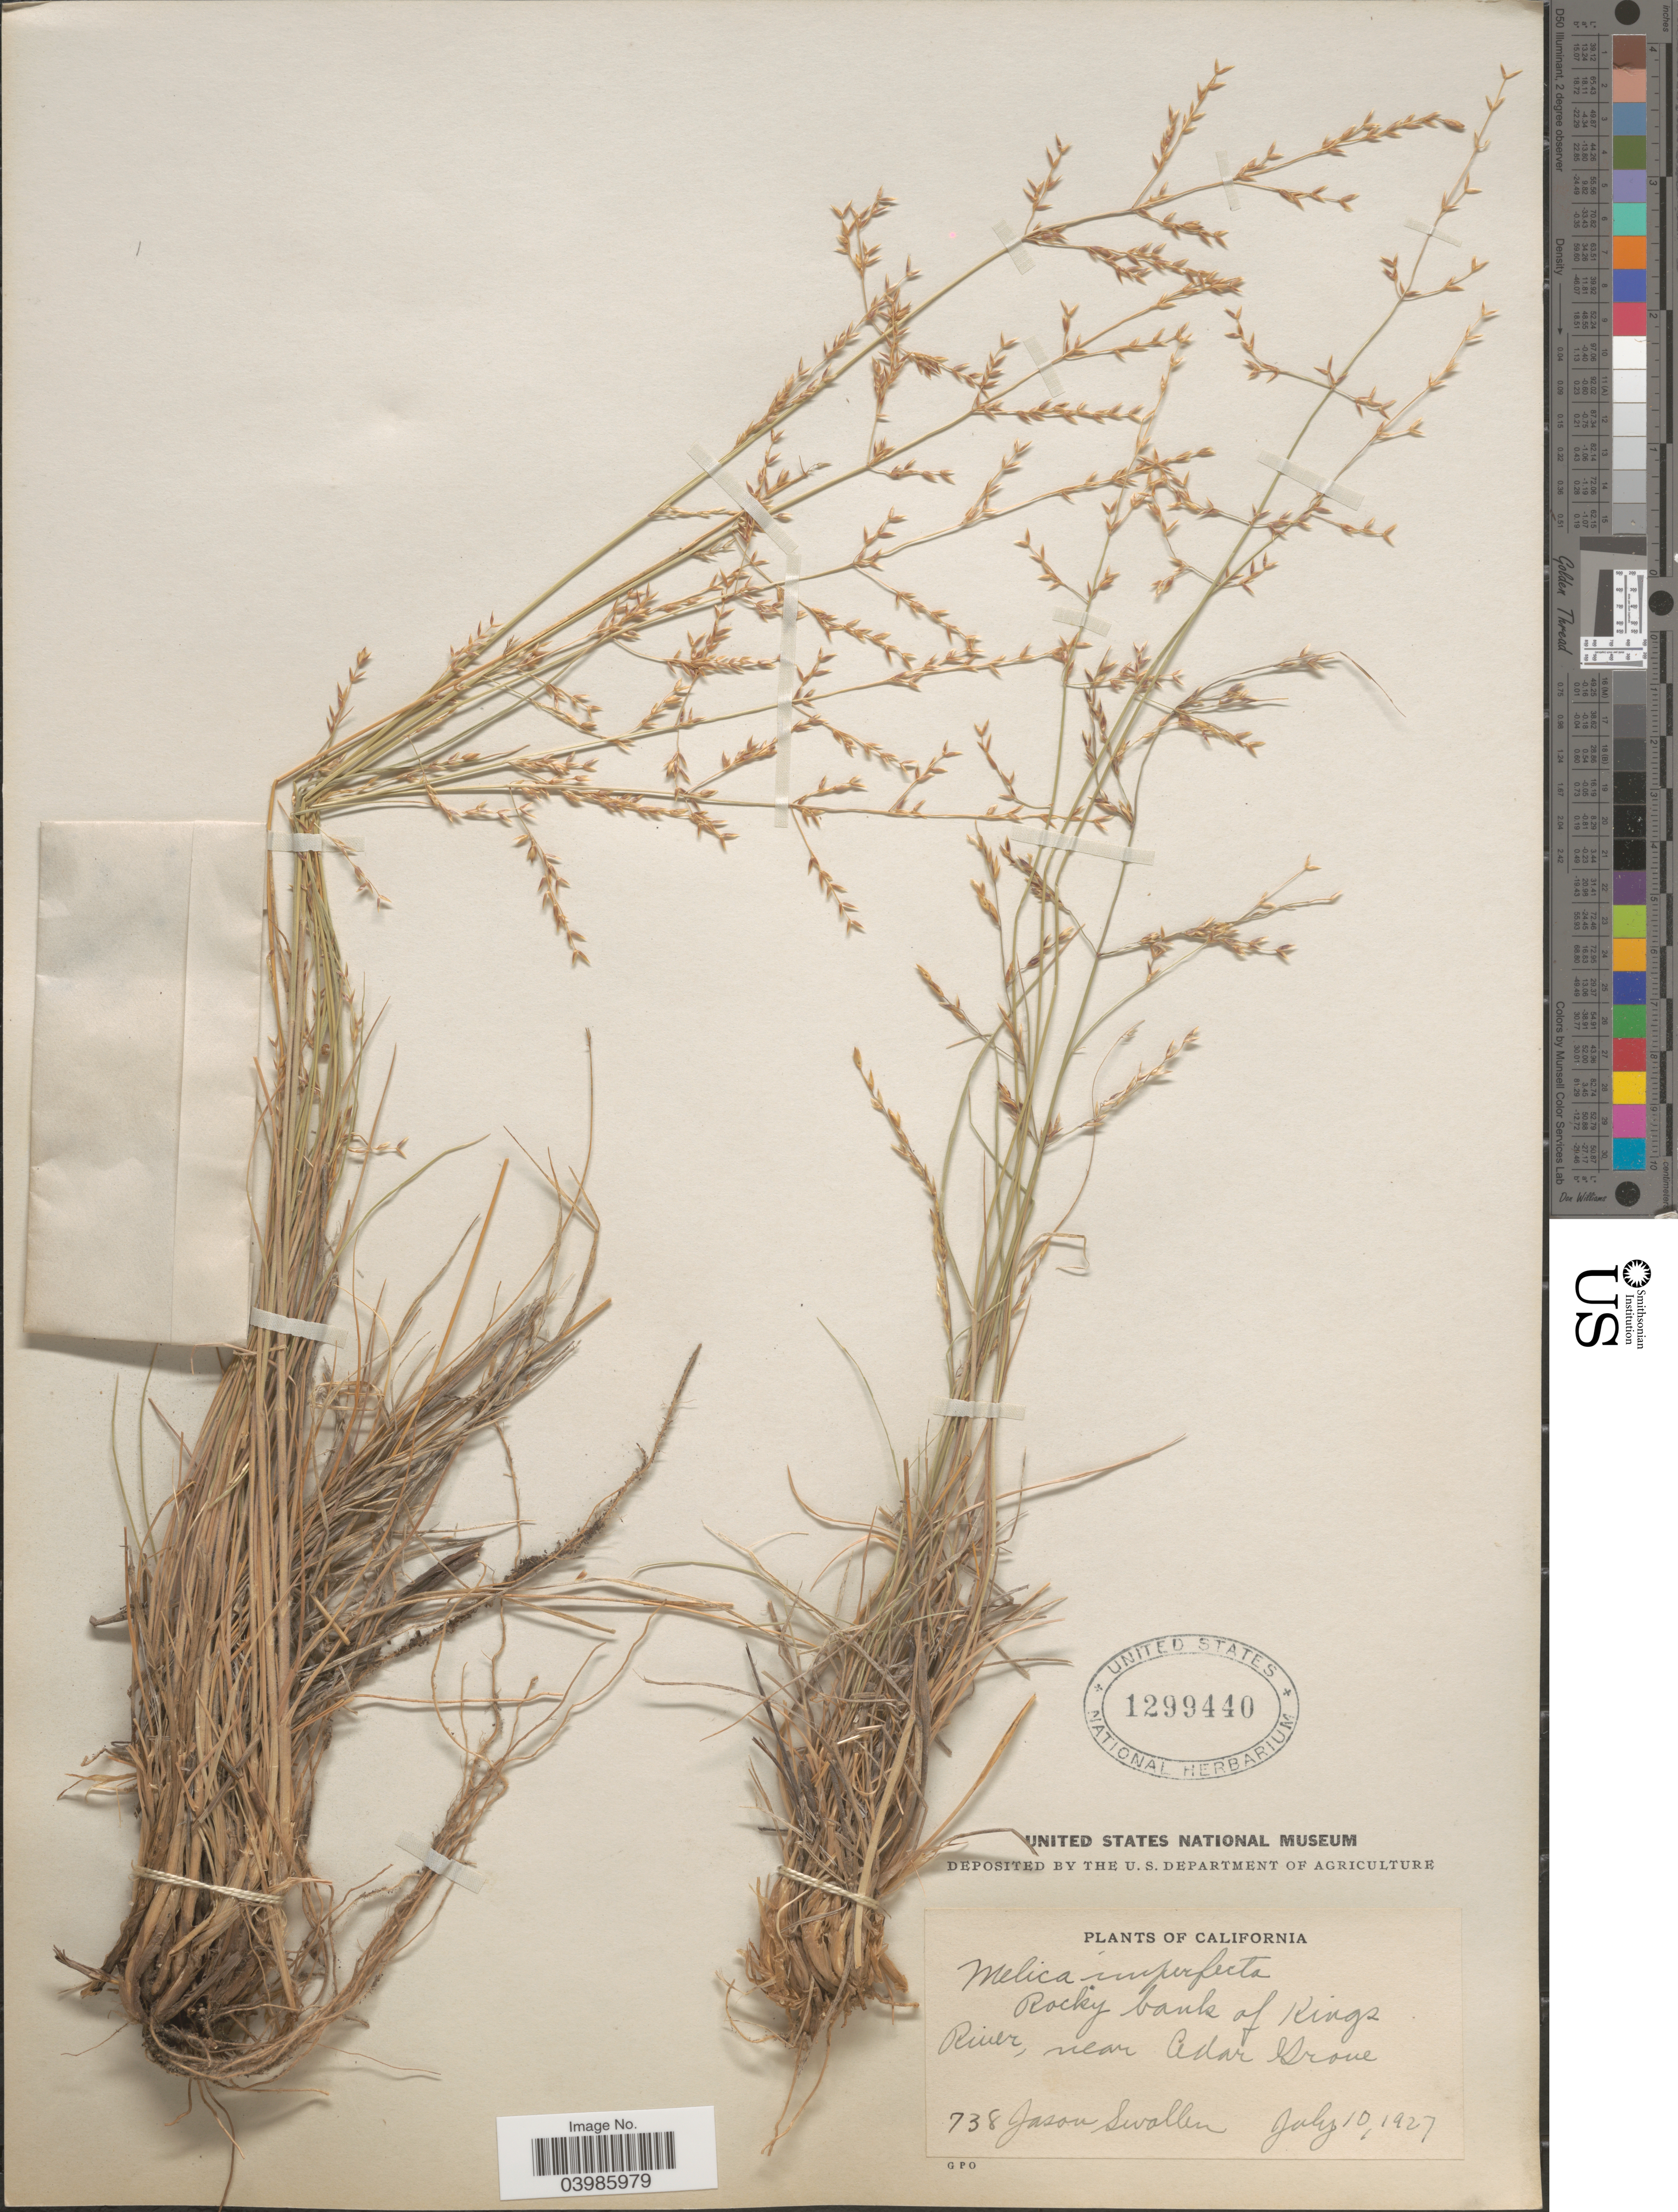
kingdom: Plantae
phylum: Tracheophyta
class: Liliopsida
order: Poales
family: Poaceae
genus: Melica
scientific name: Melica imperfecta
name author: Trin.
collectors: J. R. Swallen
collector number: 738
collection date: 1927-07-10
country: United States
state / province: California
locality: Rocky banks of Kings River, near Cedar Grove.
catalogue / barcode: US 1299440